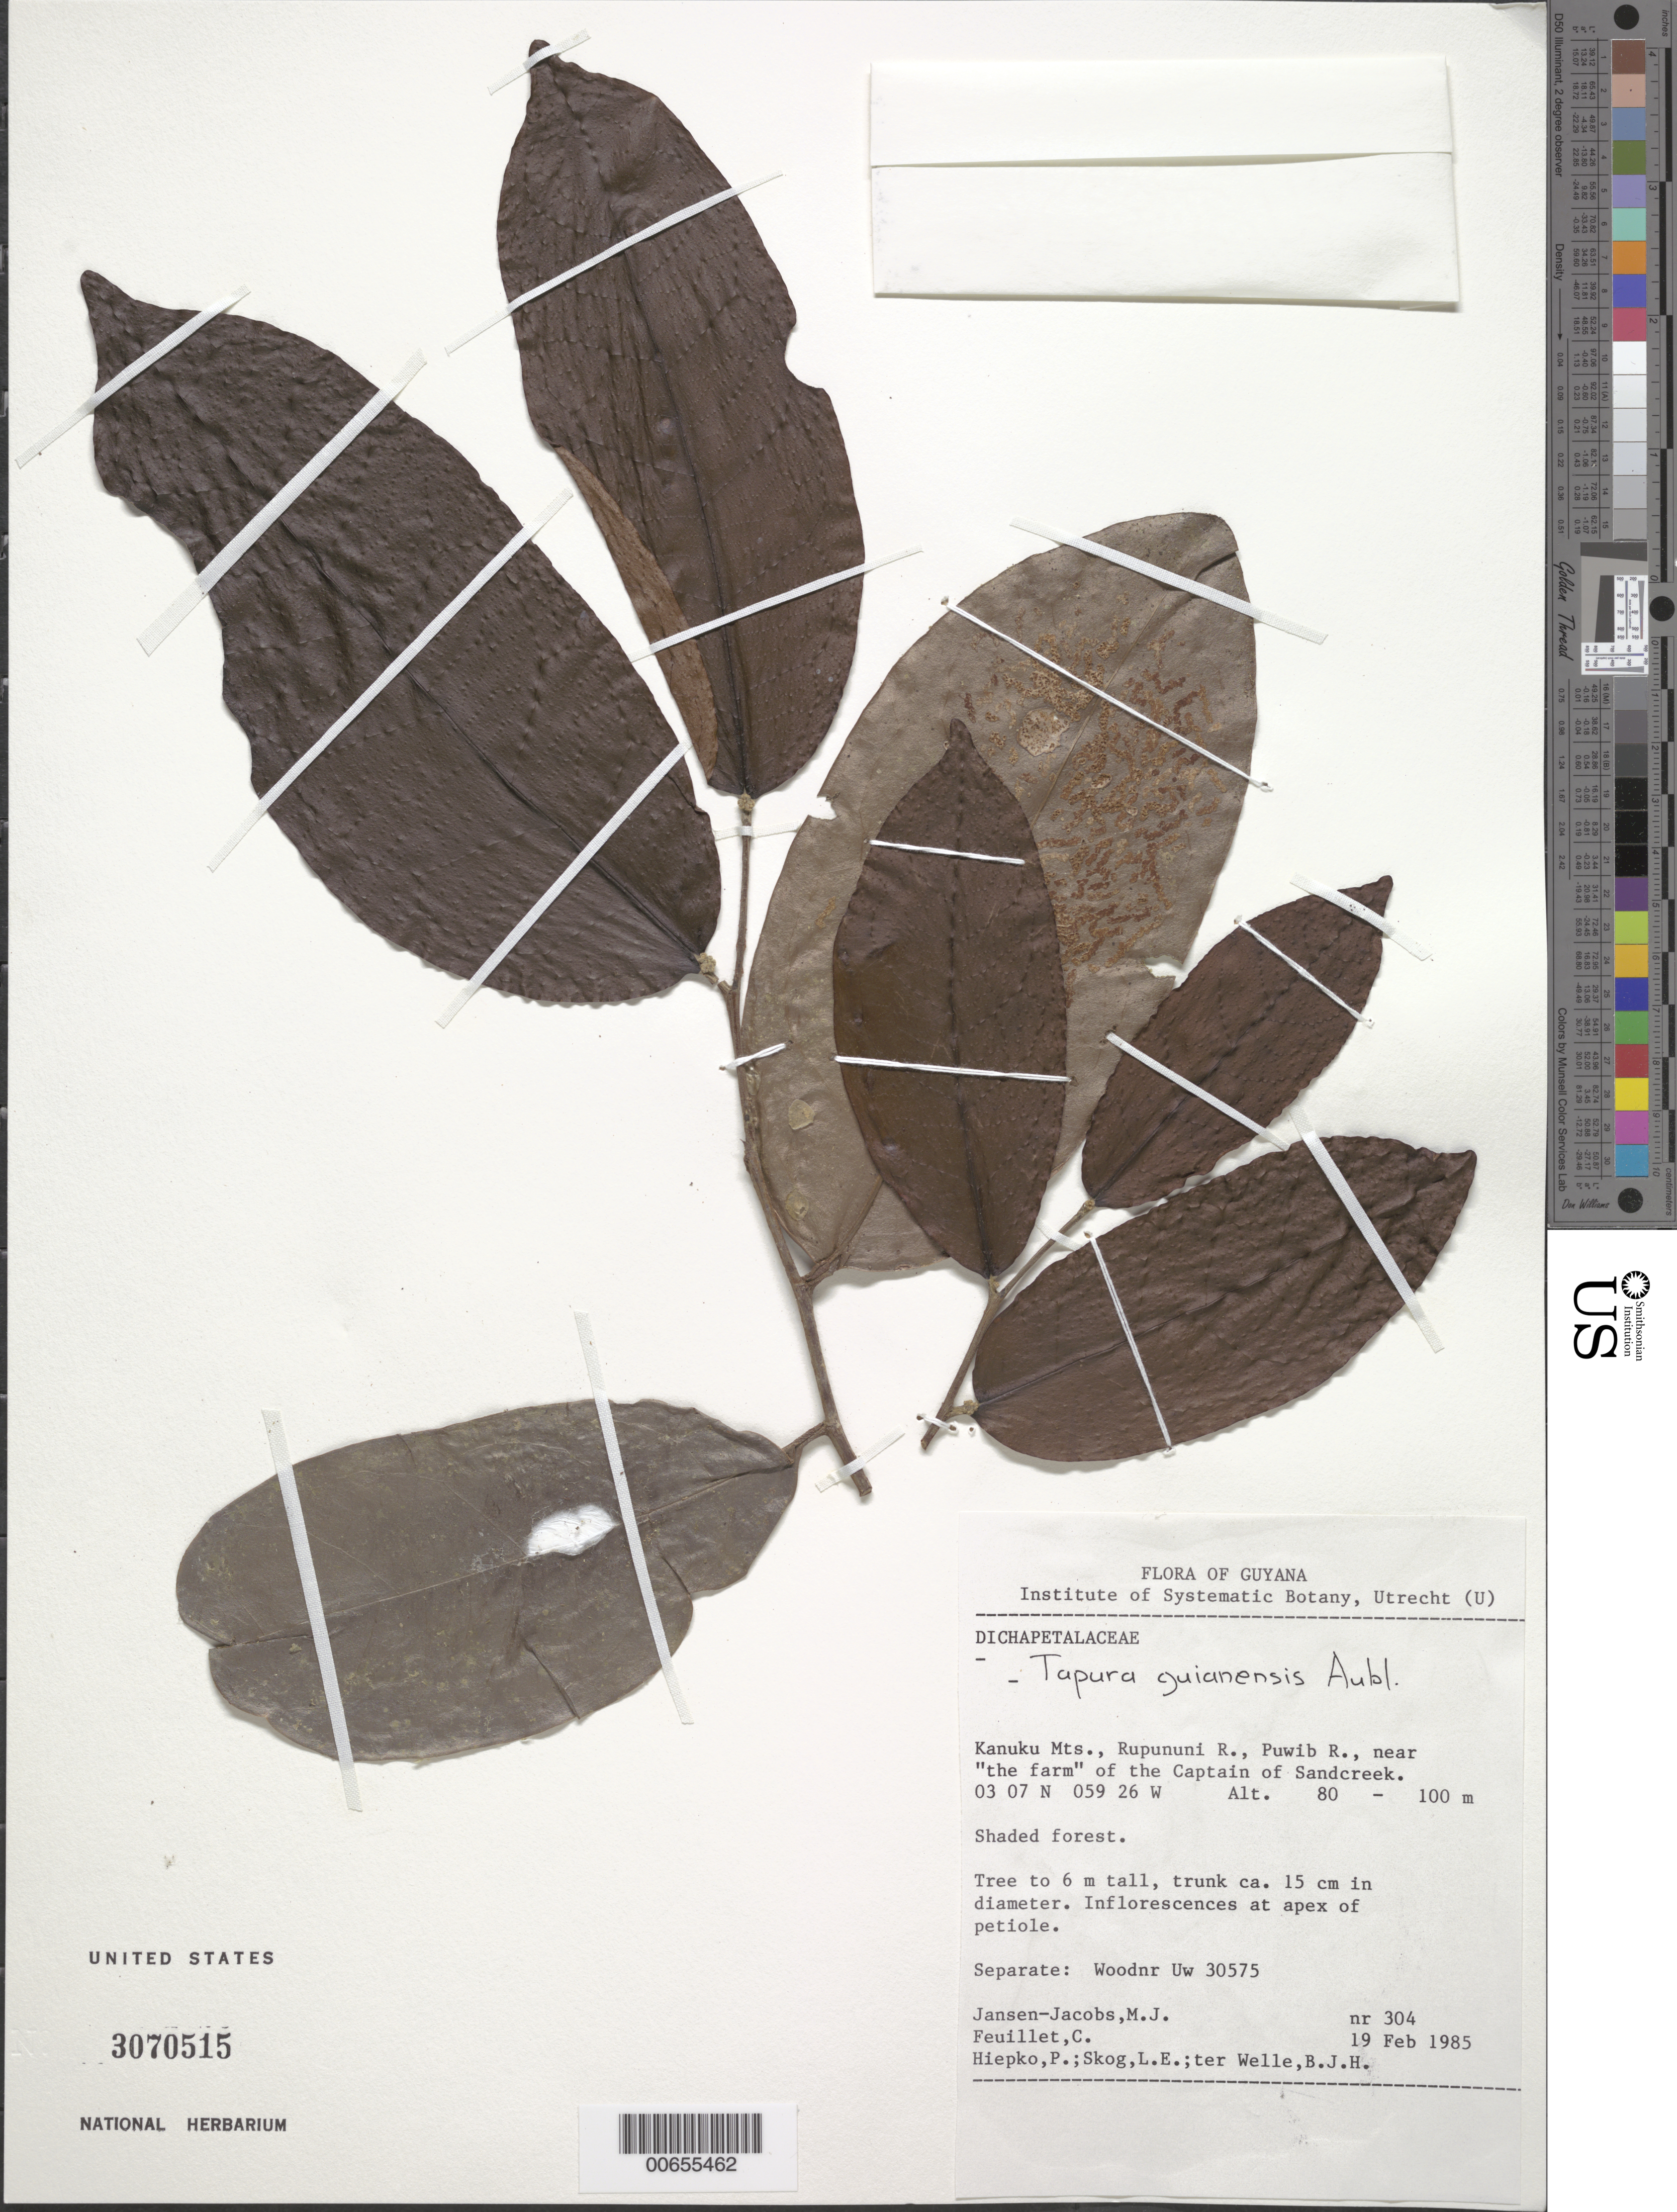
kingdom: Plantae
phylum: Tracheophyta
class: Magnoliopsida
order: Malpighiales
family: Dichapetalaceae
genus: Tapura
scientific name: Tapura guianensis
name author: Aubl.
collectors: M. J. Jansen-Jacobs, C. Feuillet, P. H. Hiepko, L. E. Skog & B. Welle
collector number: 304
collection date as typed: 19-Feb-85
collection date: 1985-02-19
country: Guyana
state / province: U. Takutu-U. Essequibo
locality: Kanuku Mts., Rupununi R., Puwib R. near "the farm" of the Captain of Sandcreek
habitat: Shaded forest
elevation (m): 80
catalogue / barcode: US 3070515